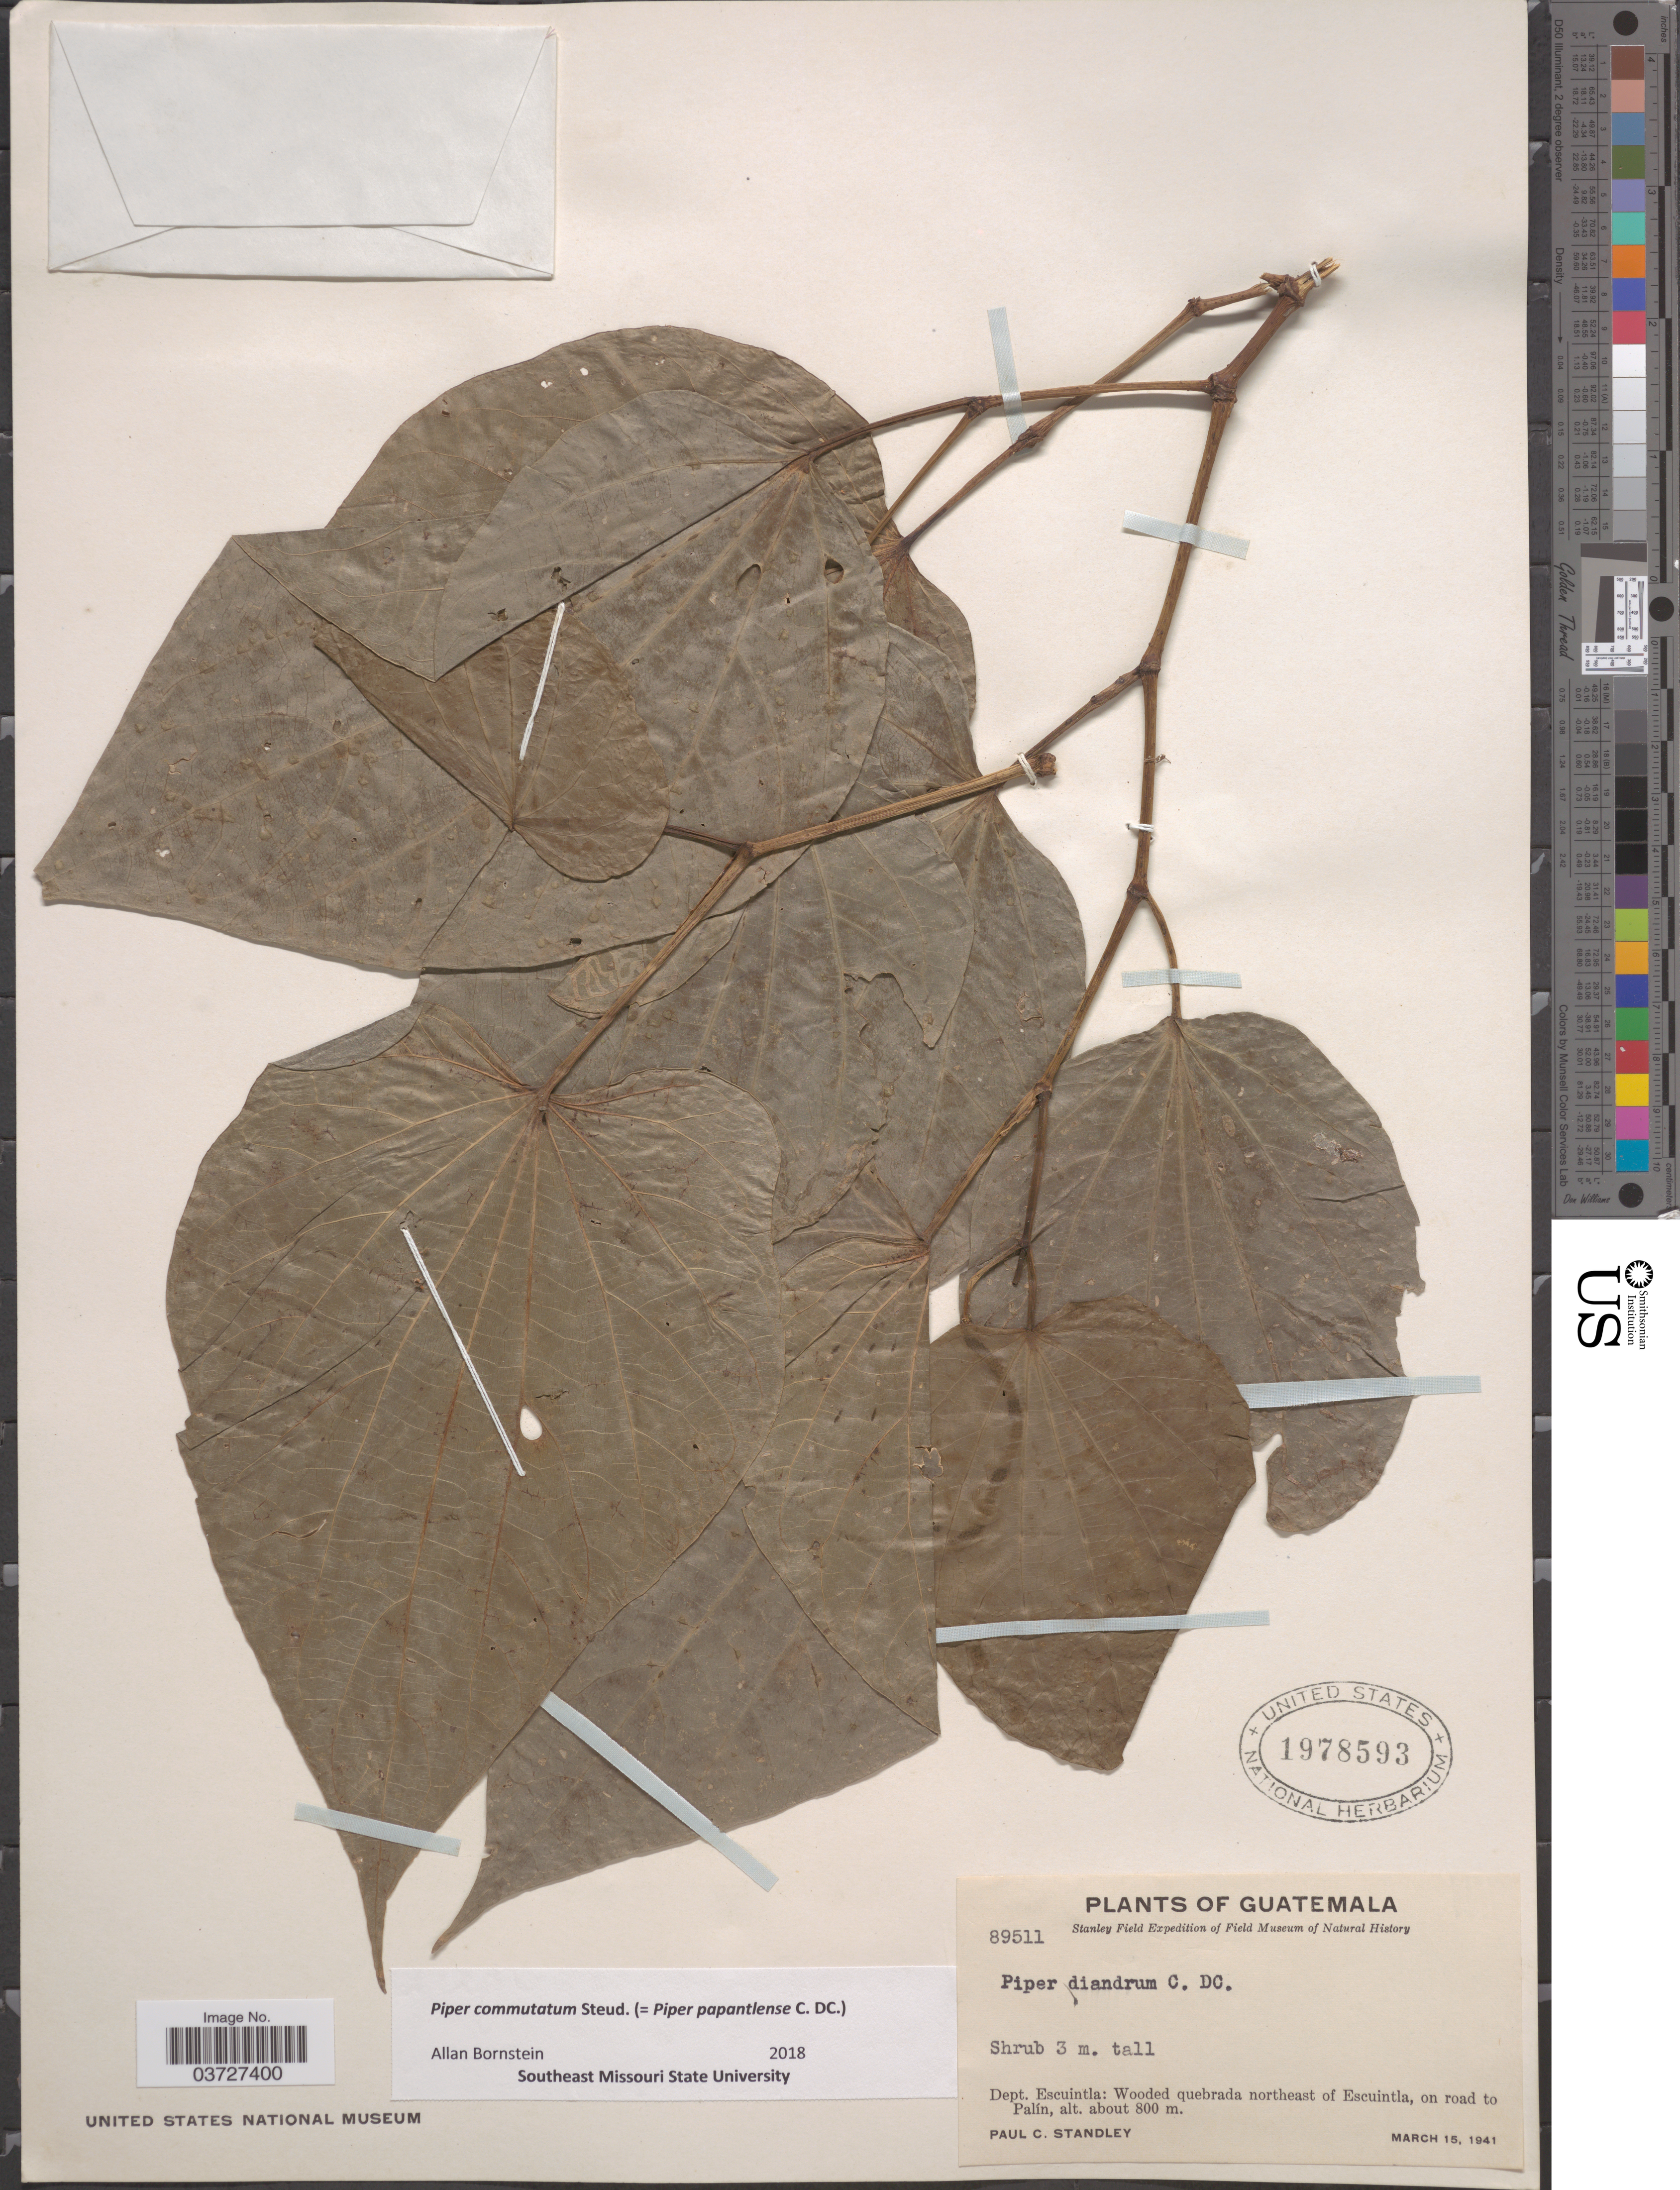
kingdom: Plantae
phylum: Tracheophyta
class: Magnoliopsida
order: Piperales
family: Piperaceae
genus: Piper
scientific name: Piper commutatum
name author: Steud.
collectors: P. C. Standley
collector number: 89511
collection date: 1941-03-15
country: Guatemala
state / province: Escuintla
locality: Dept. Escuintla: Wooded quebrada northeast of Escuintla, on road to Palín.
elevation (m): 800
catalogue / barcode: US 1978593